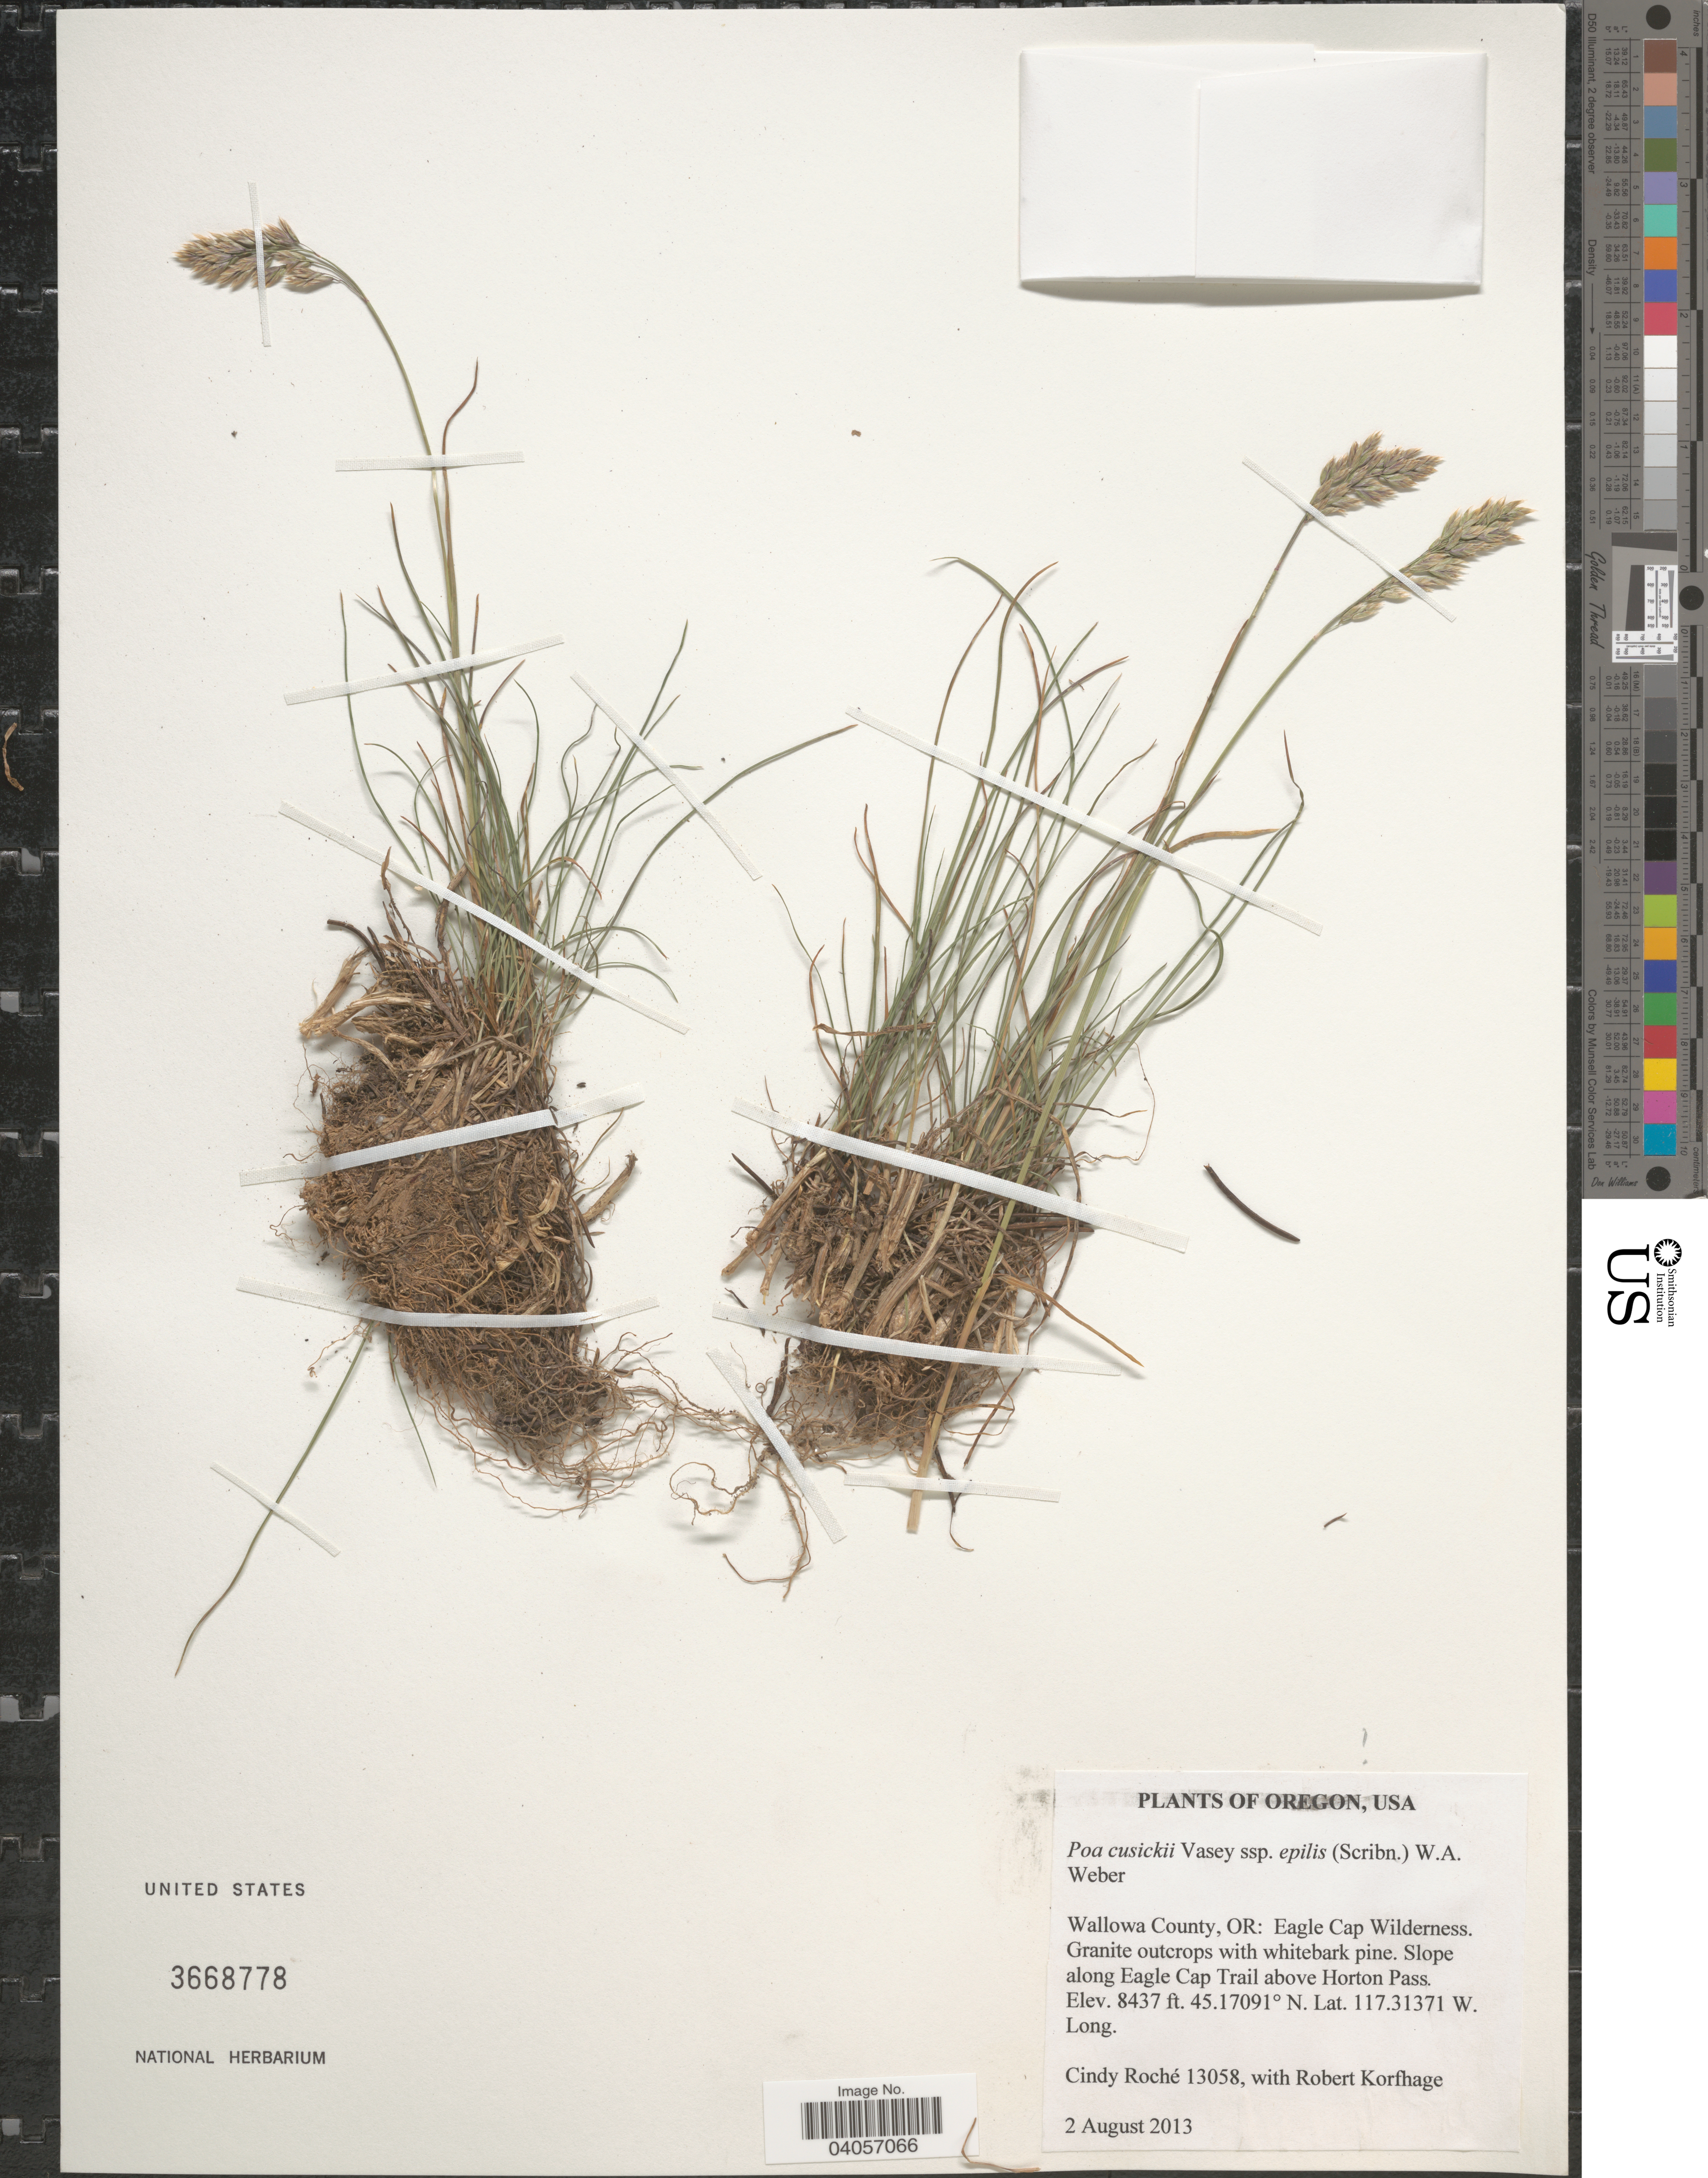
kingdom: Plantae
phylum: Tracheophyta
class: Liliopsida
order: Poales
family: Poaceae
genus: Poa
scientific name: Poa cusickii subsp. pallida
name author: Soreng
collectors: C. Roché & R. Korfhage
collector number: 13058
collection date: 2013-08-02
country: United States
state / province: Oregon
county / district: Wallowa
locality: Wallowa County; Eagle Cap Wilderness. Slope along Eagle Cap Trail above Horton Pass.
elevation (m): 2572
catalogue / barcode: US 3668778